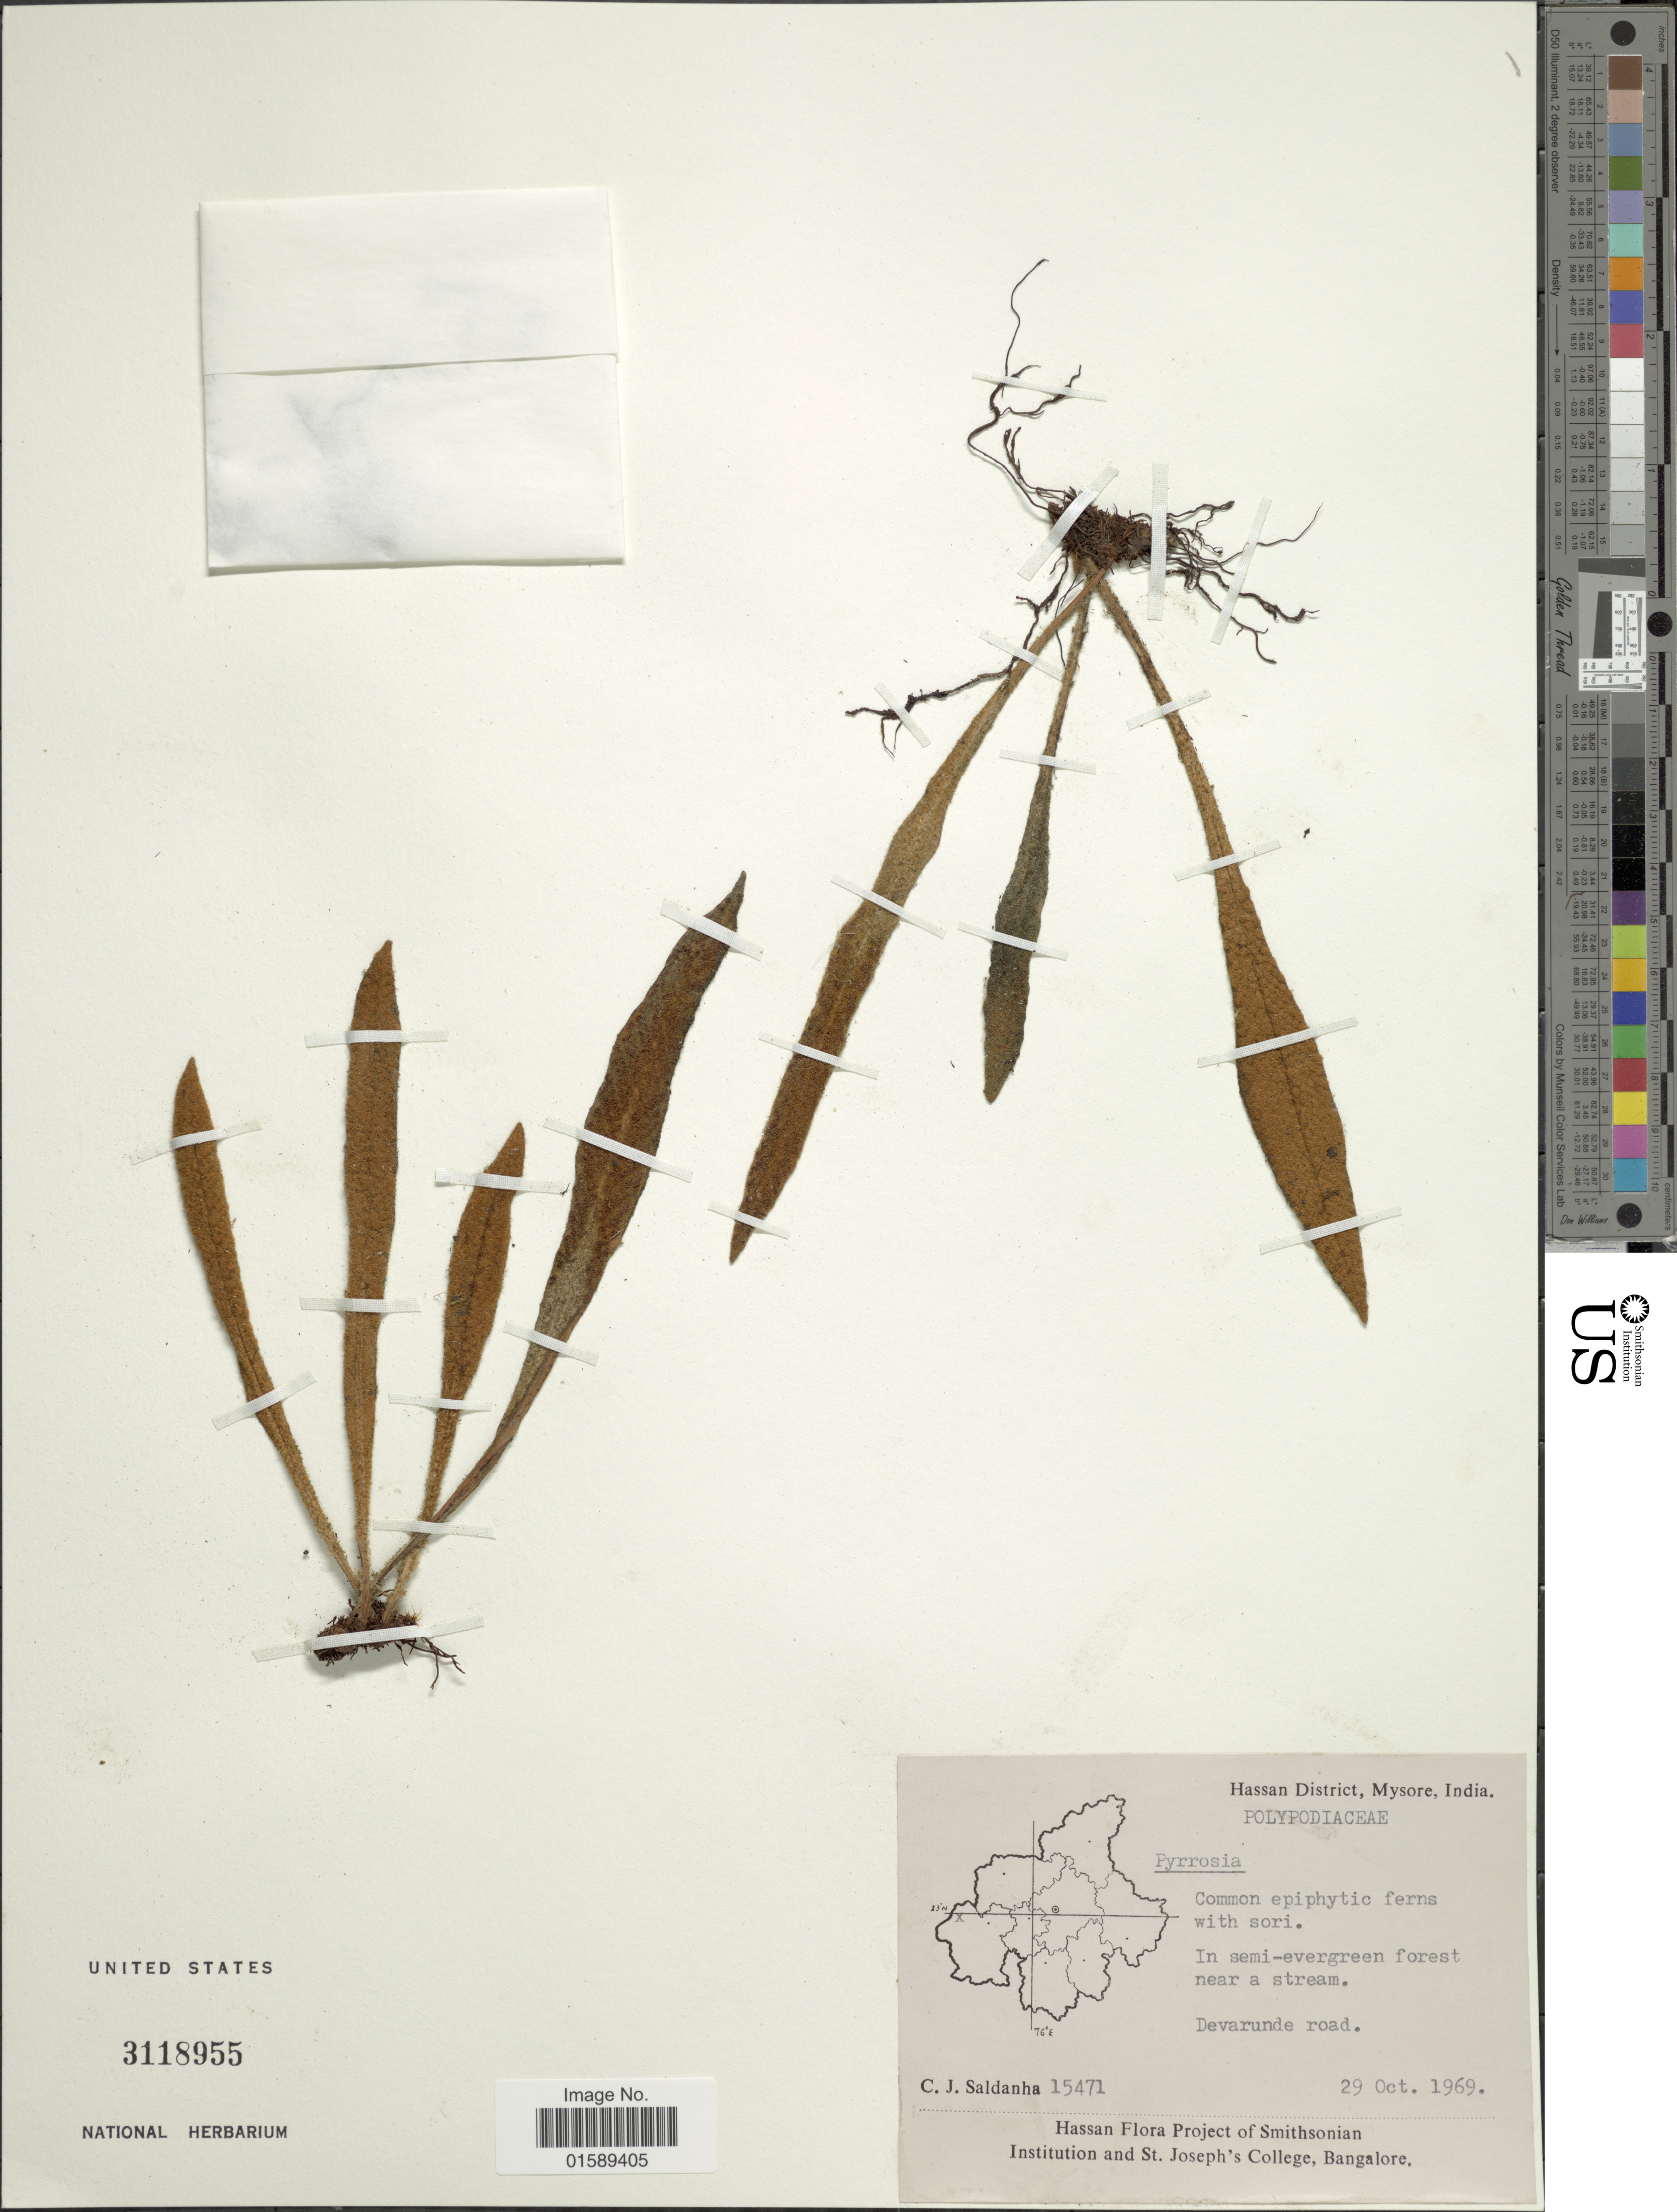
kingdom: Plantae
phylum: Tracheophyta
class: Polypodiopsida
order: Polypodiales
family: Polypodiaceae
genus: Pyrrosia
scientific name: Pyrrosia sp.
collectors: C. J. Saldanha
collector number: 15471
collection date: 1969-10-29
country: India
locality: Hassan, District, Mysore, India. Devarunde road.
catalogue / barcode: US 3118955